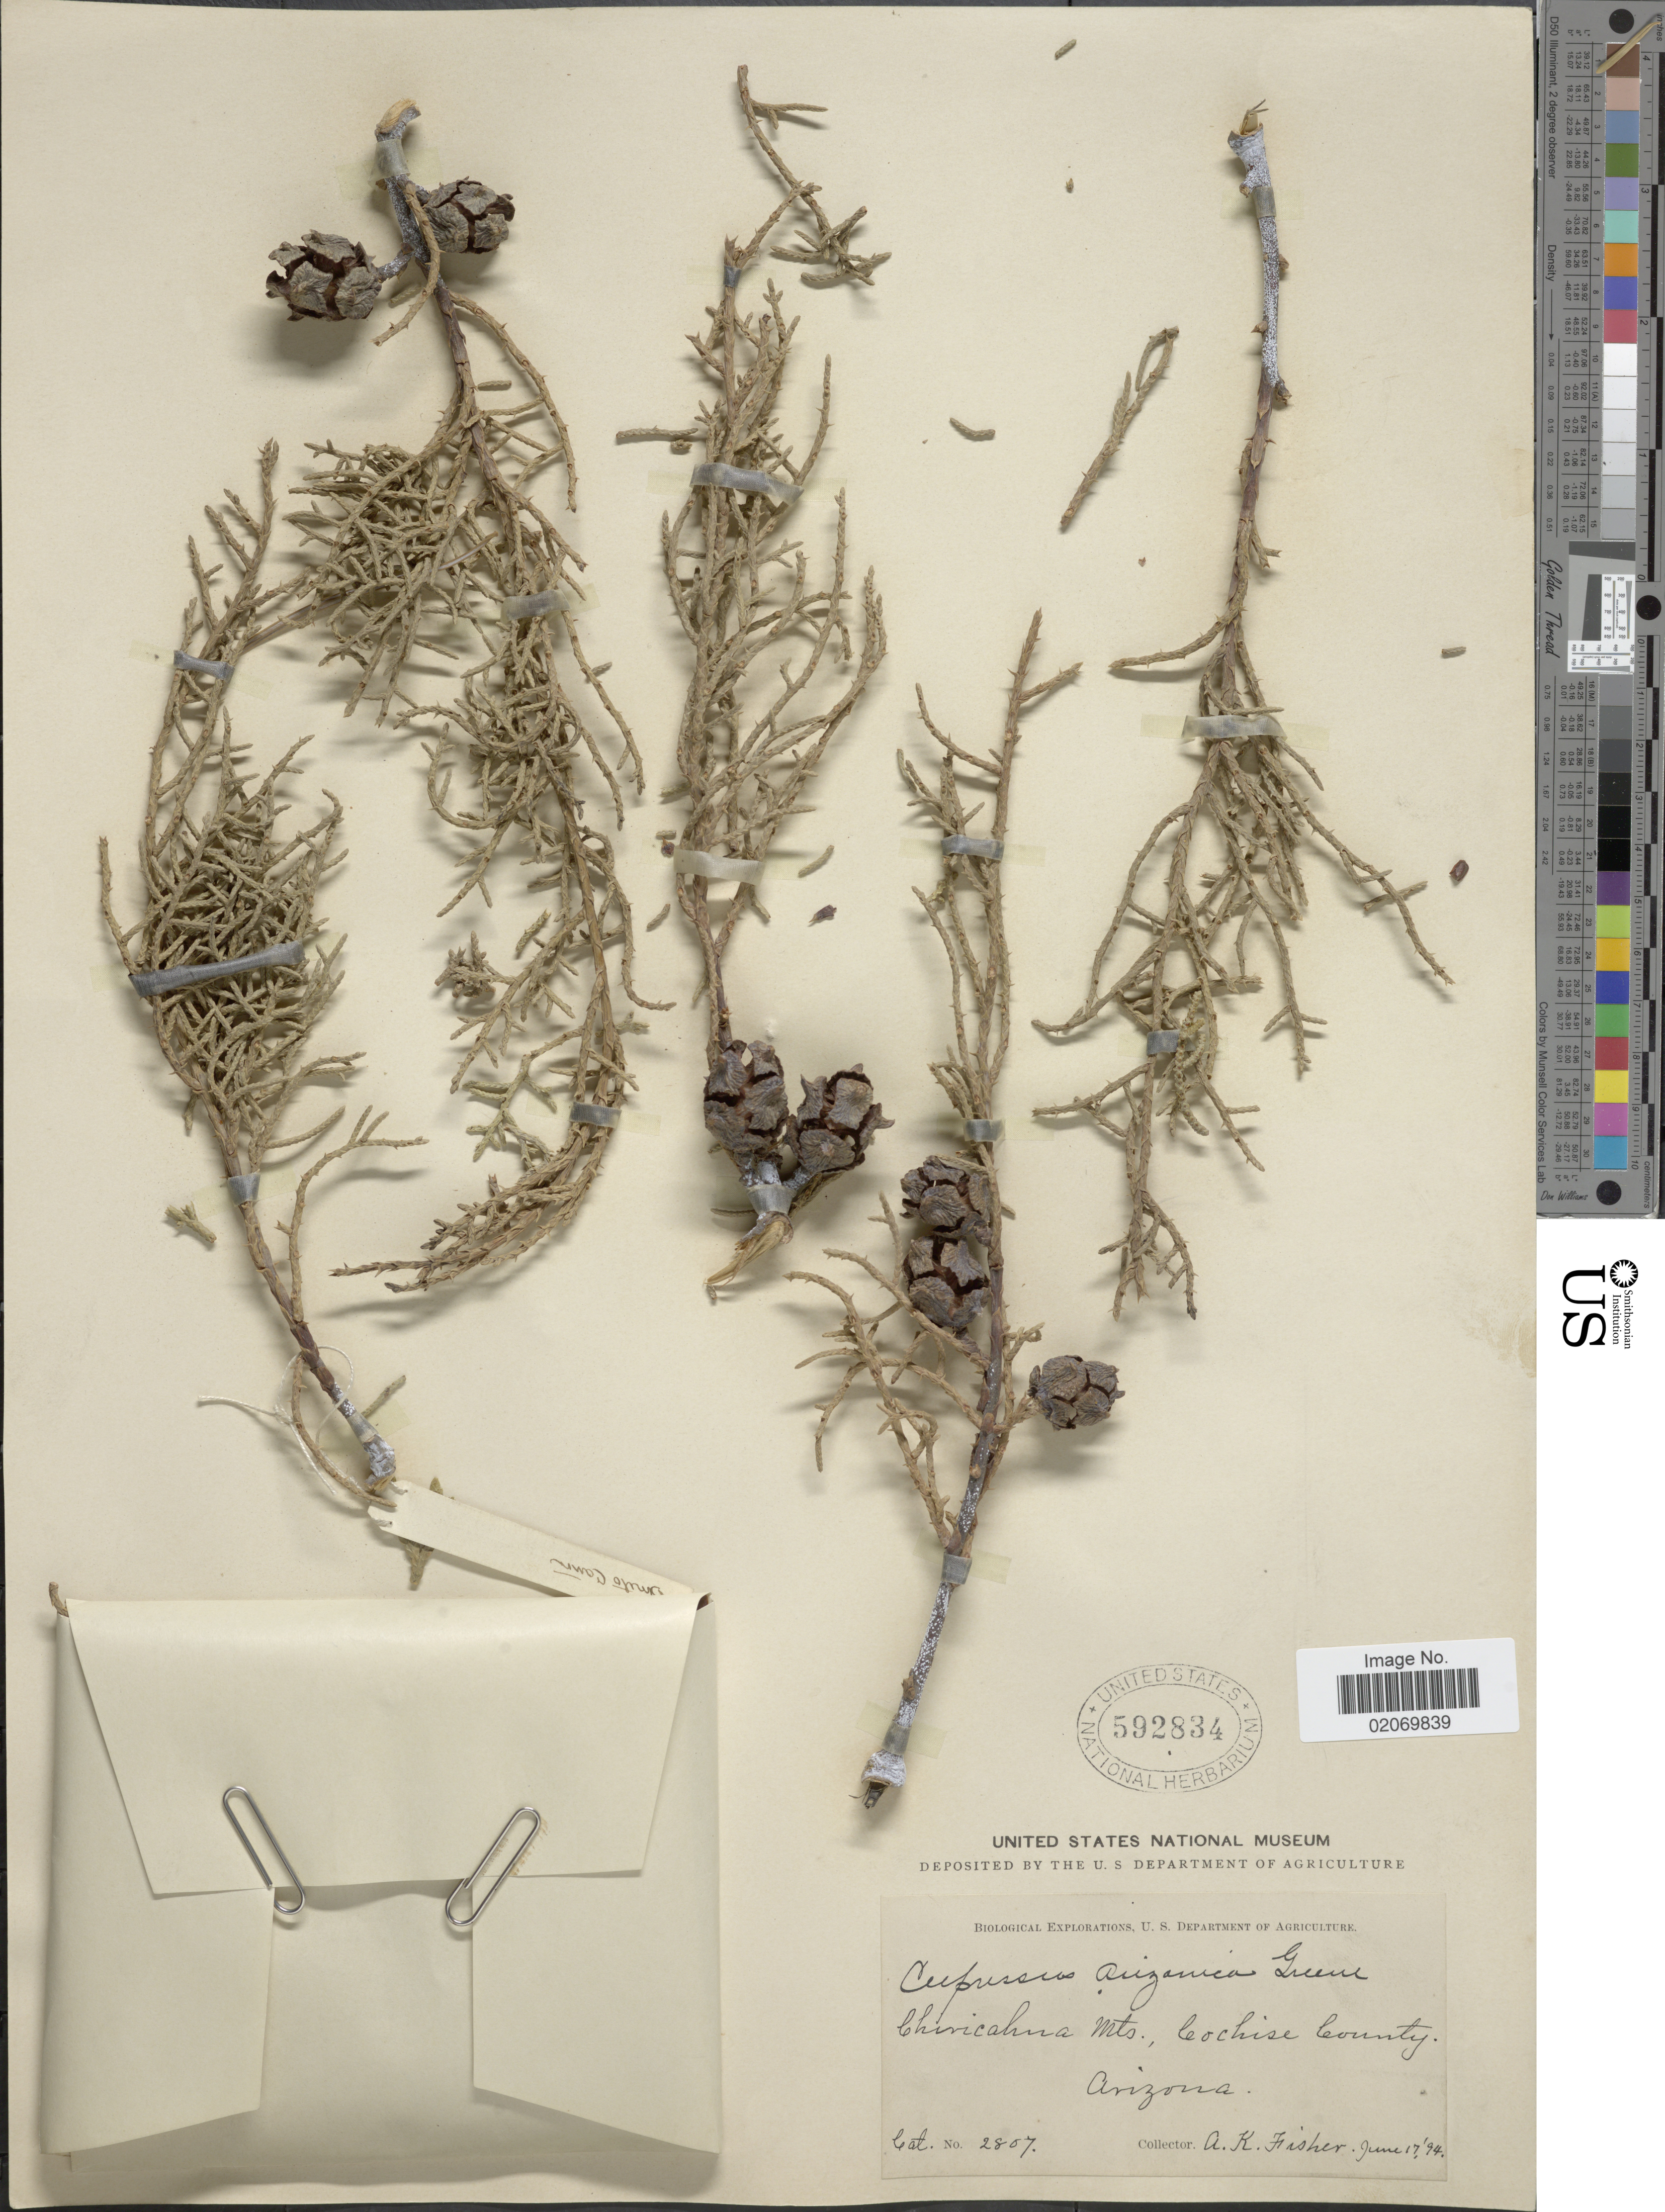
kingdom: Plantae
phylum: Tracheophyta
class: Pinopsida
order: Pinales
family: Cupressaceae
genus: Hesperocyparis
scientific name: Hesperocyparis arizonica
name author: (Greene) Bartel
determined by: (US) Smithsonian Institution - National Museum of Natural History - Department of Botany (UNITED STATES)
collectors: A. K. Fisher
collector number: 2807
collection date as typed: Transcribed d/m/y: 17/6/94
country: United States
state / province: Arizona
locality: Chiricahua Mts., Cochise County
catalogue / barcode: US 592834